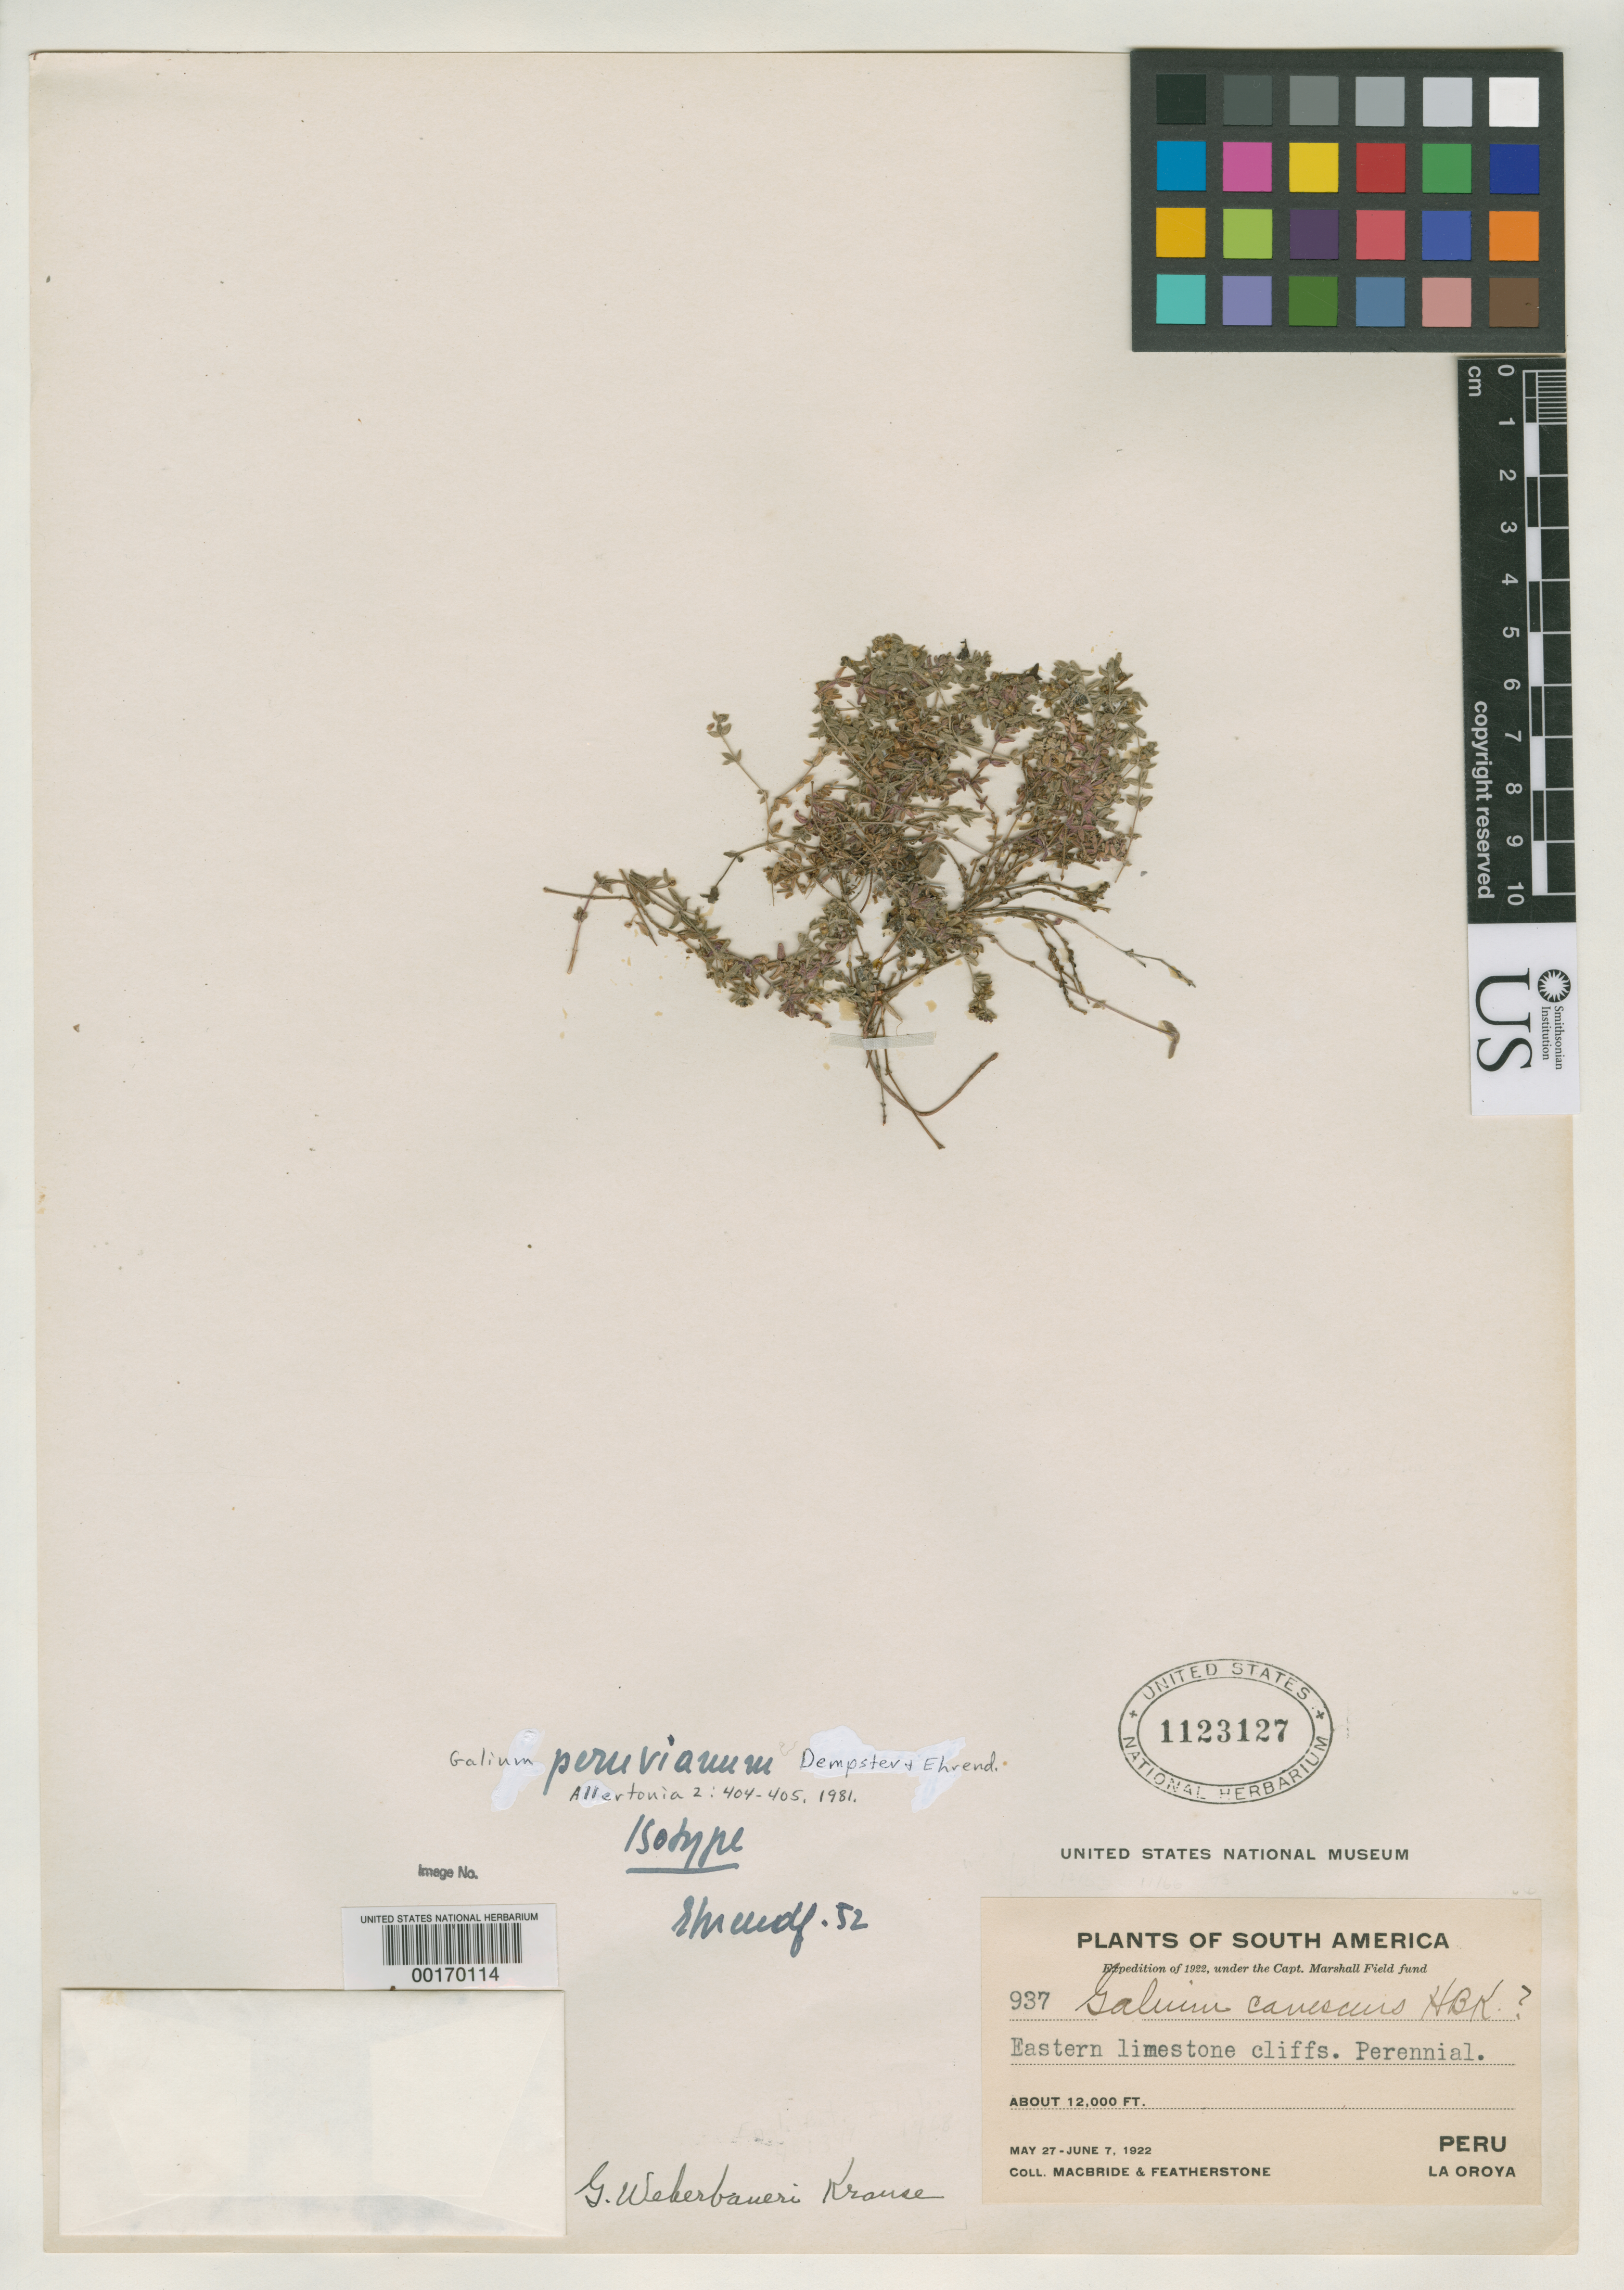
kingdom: Plantae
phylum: Tracheophyta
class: Magnoliopsida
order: Gentianales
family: Rubiaceae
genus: Galium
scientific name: Galium peruvianum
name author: Dempster & Ehrend.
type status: Isotype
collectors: J. F. Macbride & W. Featherstone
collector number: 937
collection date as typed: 27 May 1922 to 07 Jun 1922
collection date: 1922-05-27/1922-06-07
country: Peru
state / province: Junín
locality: La Oroya.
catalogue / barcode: US 1123127